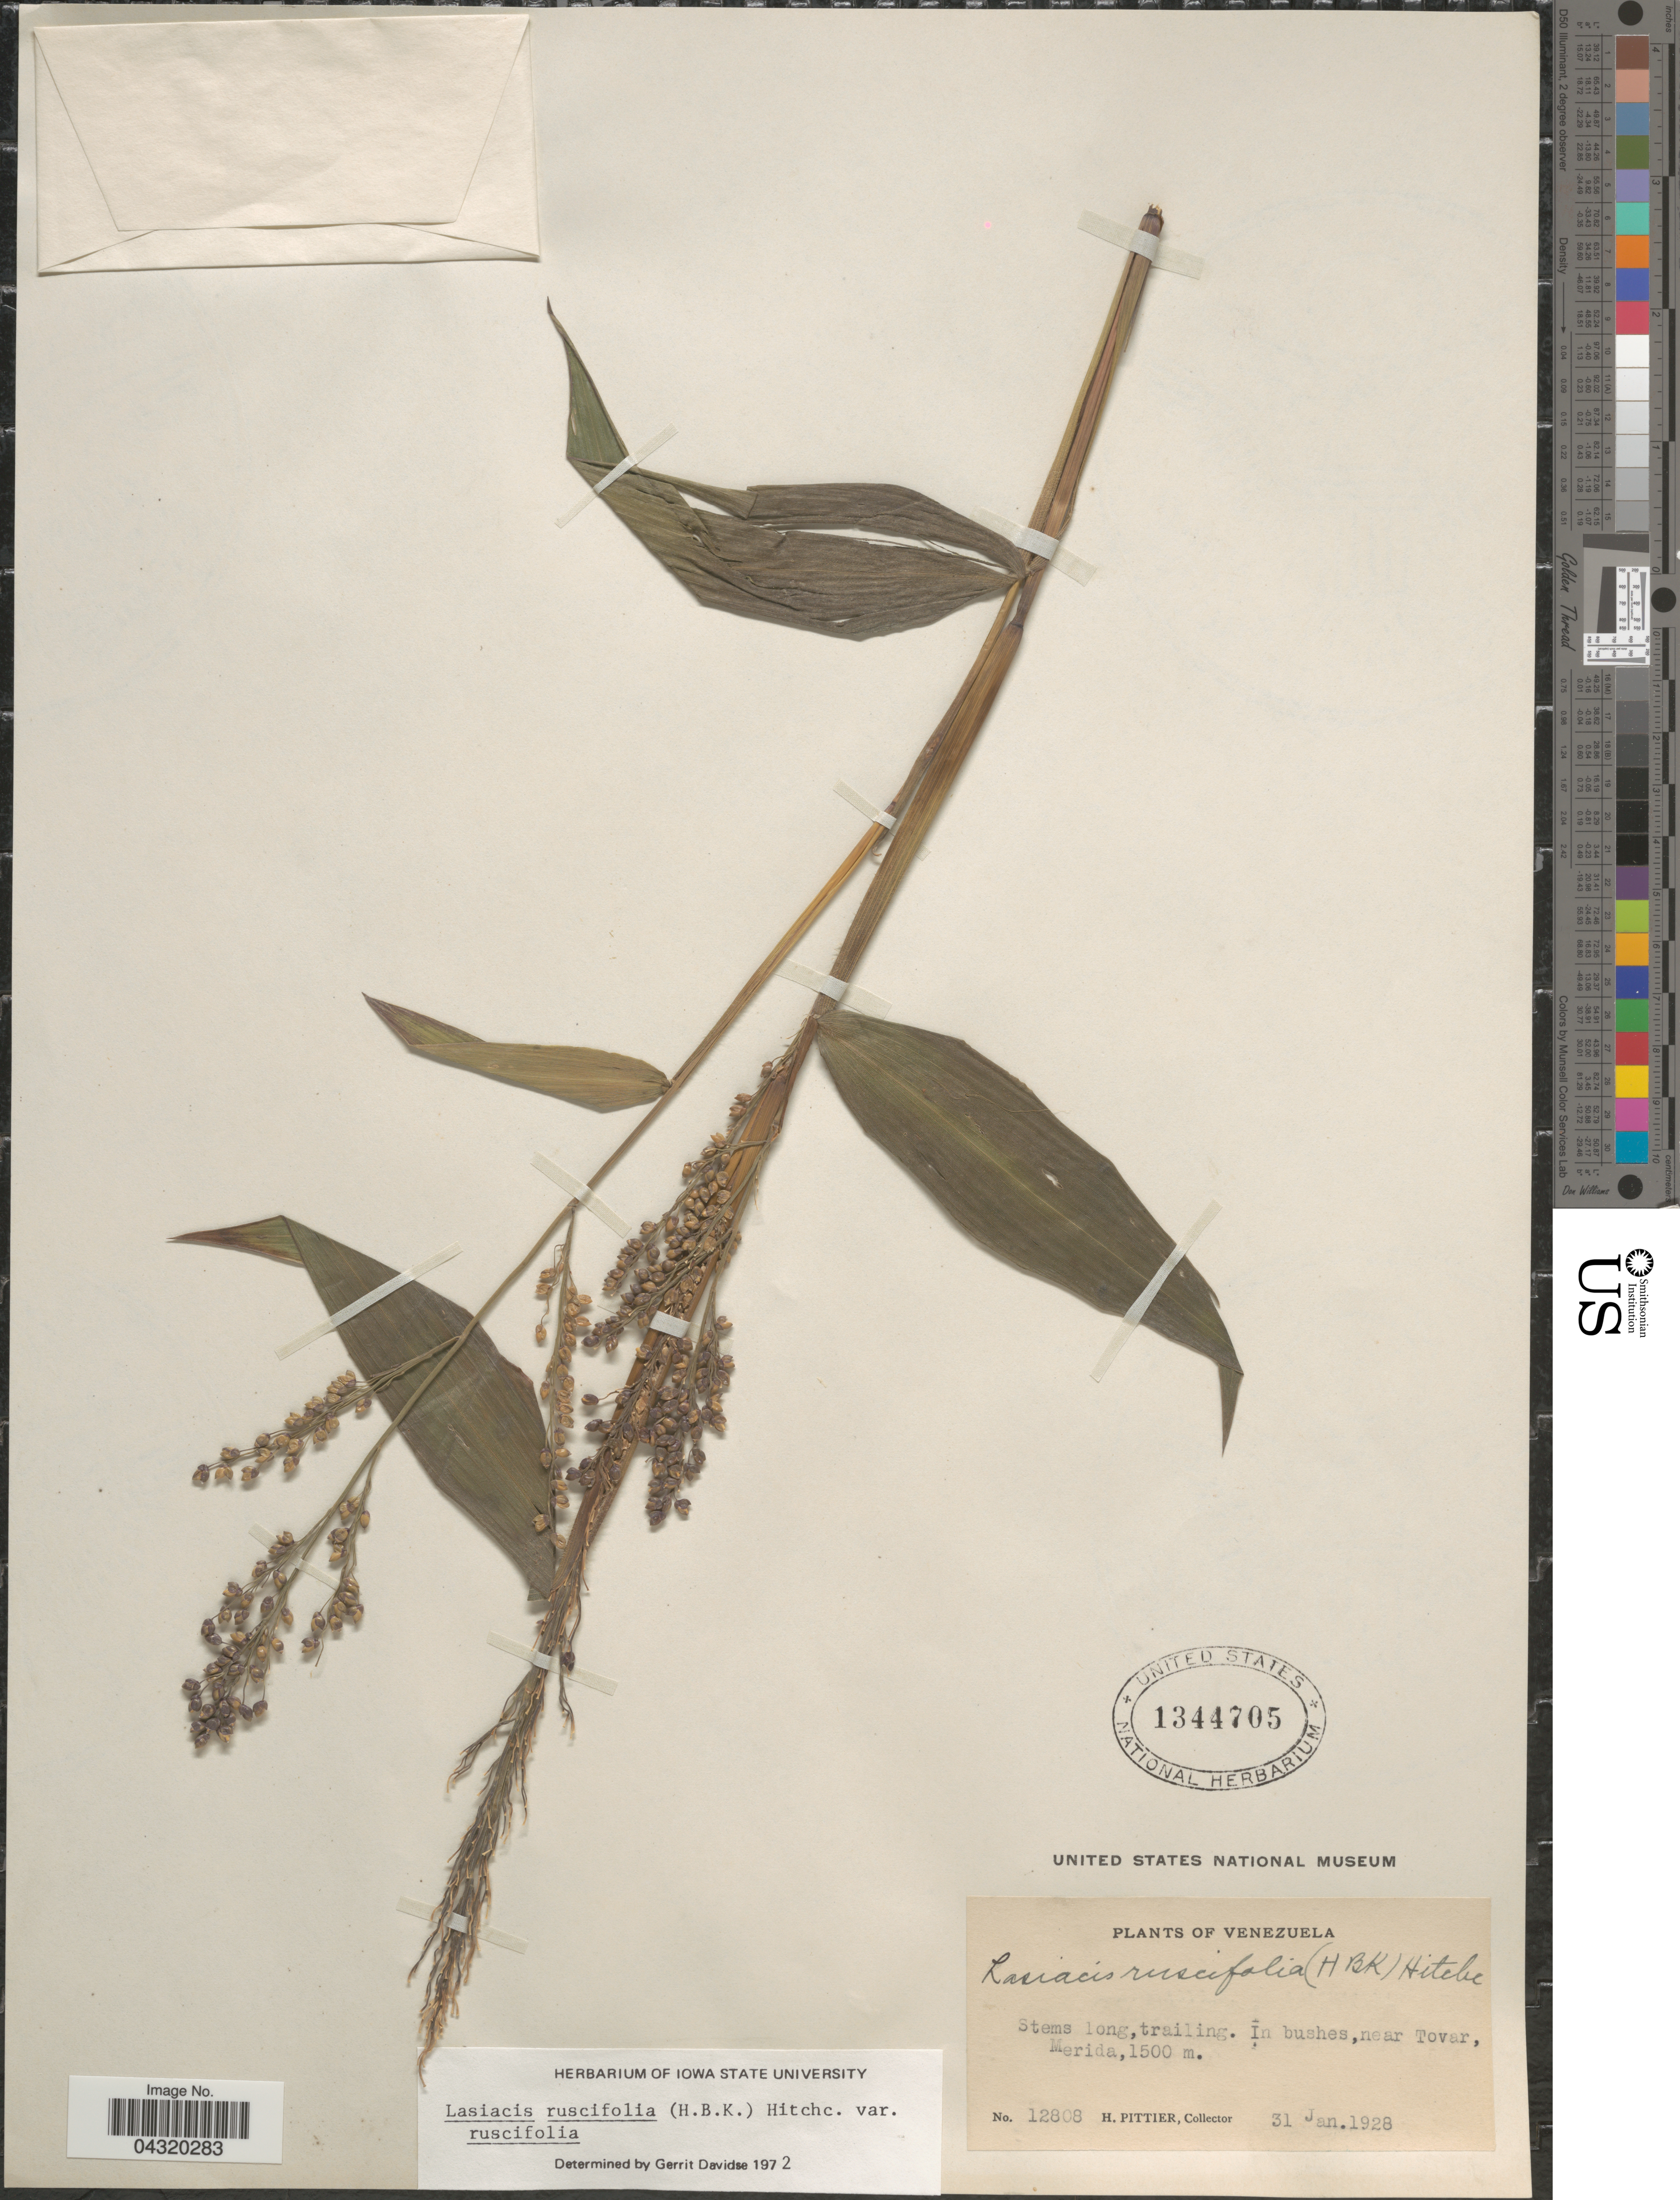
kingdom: Plantae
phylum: Tracheophyta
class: Liliopsida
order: Poales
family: Poaceae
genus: Lasiacis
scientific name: Lasiacis ruscifolia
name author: (Kunth) Hitchc.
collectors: H. F. Pittier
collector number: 12808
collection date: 1928-01-31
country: Venezuela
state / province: Merida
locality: In bushes, near Tovar.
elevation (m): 1500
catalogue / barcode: US 1344705